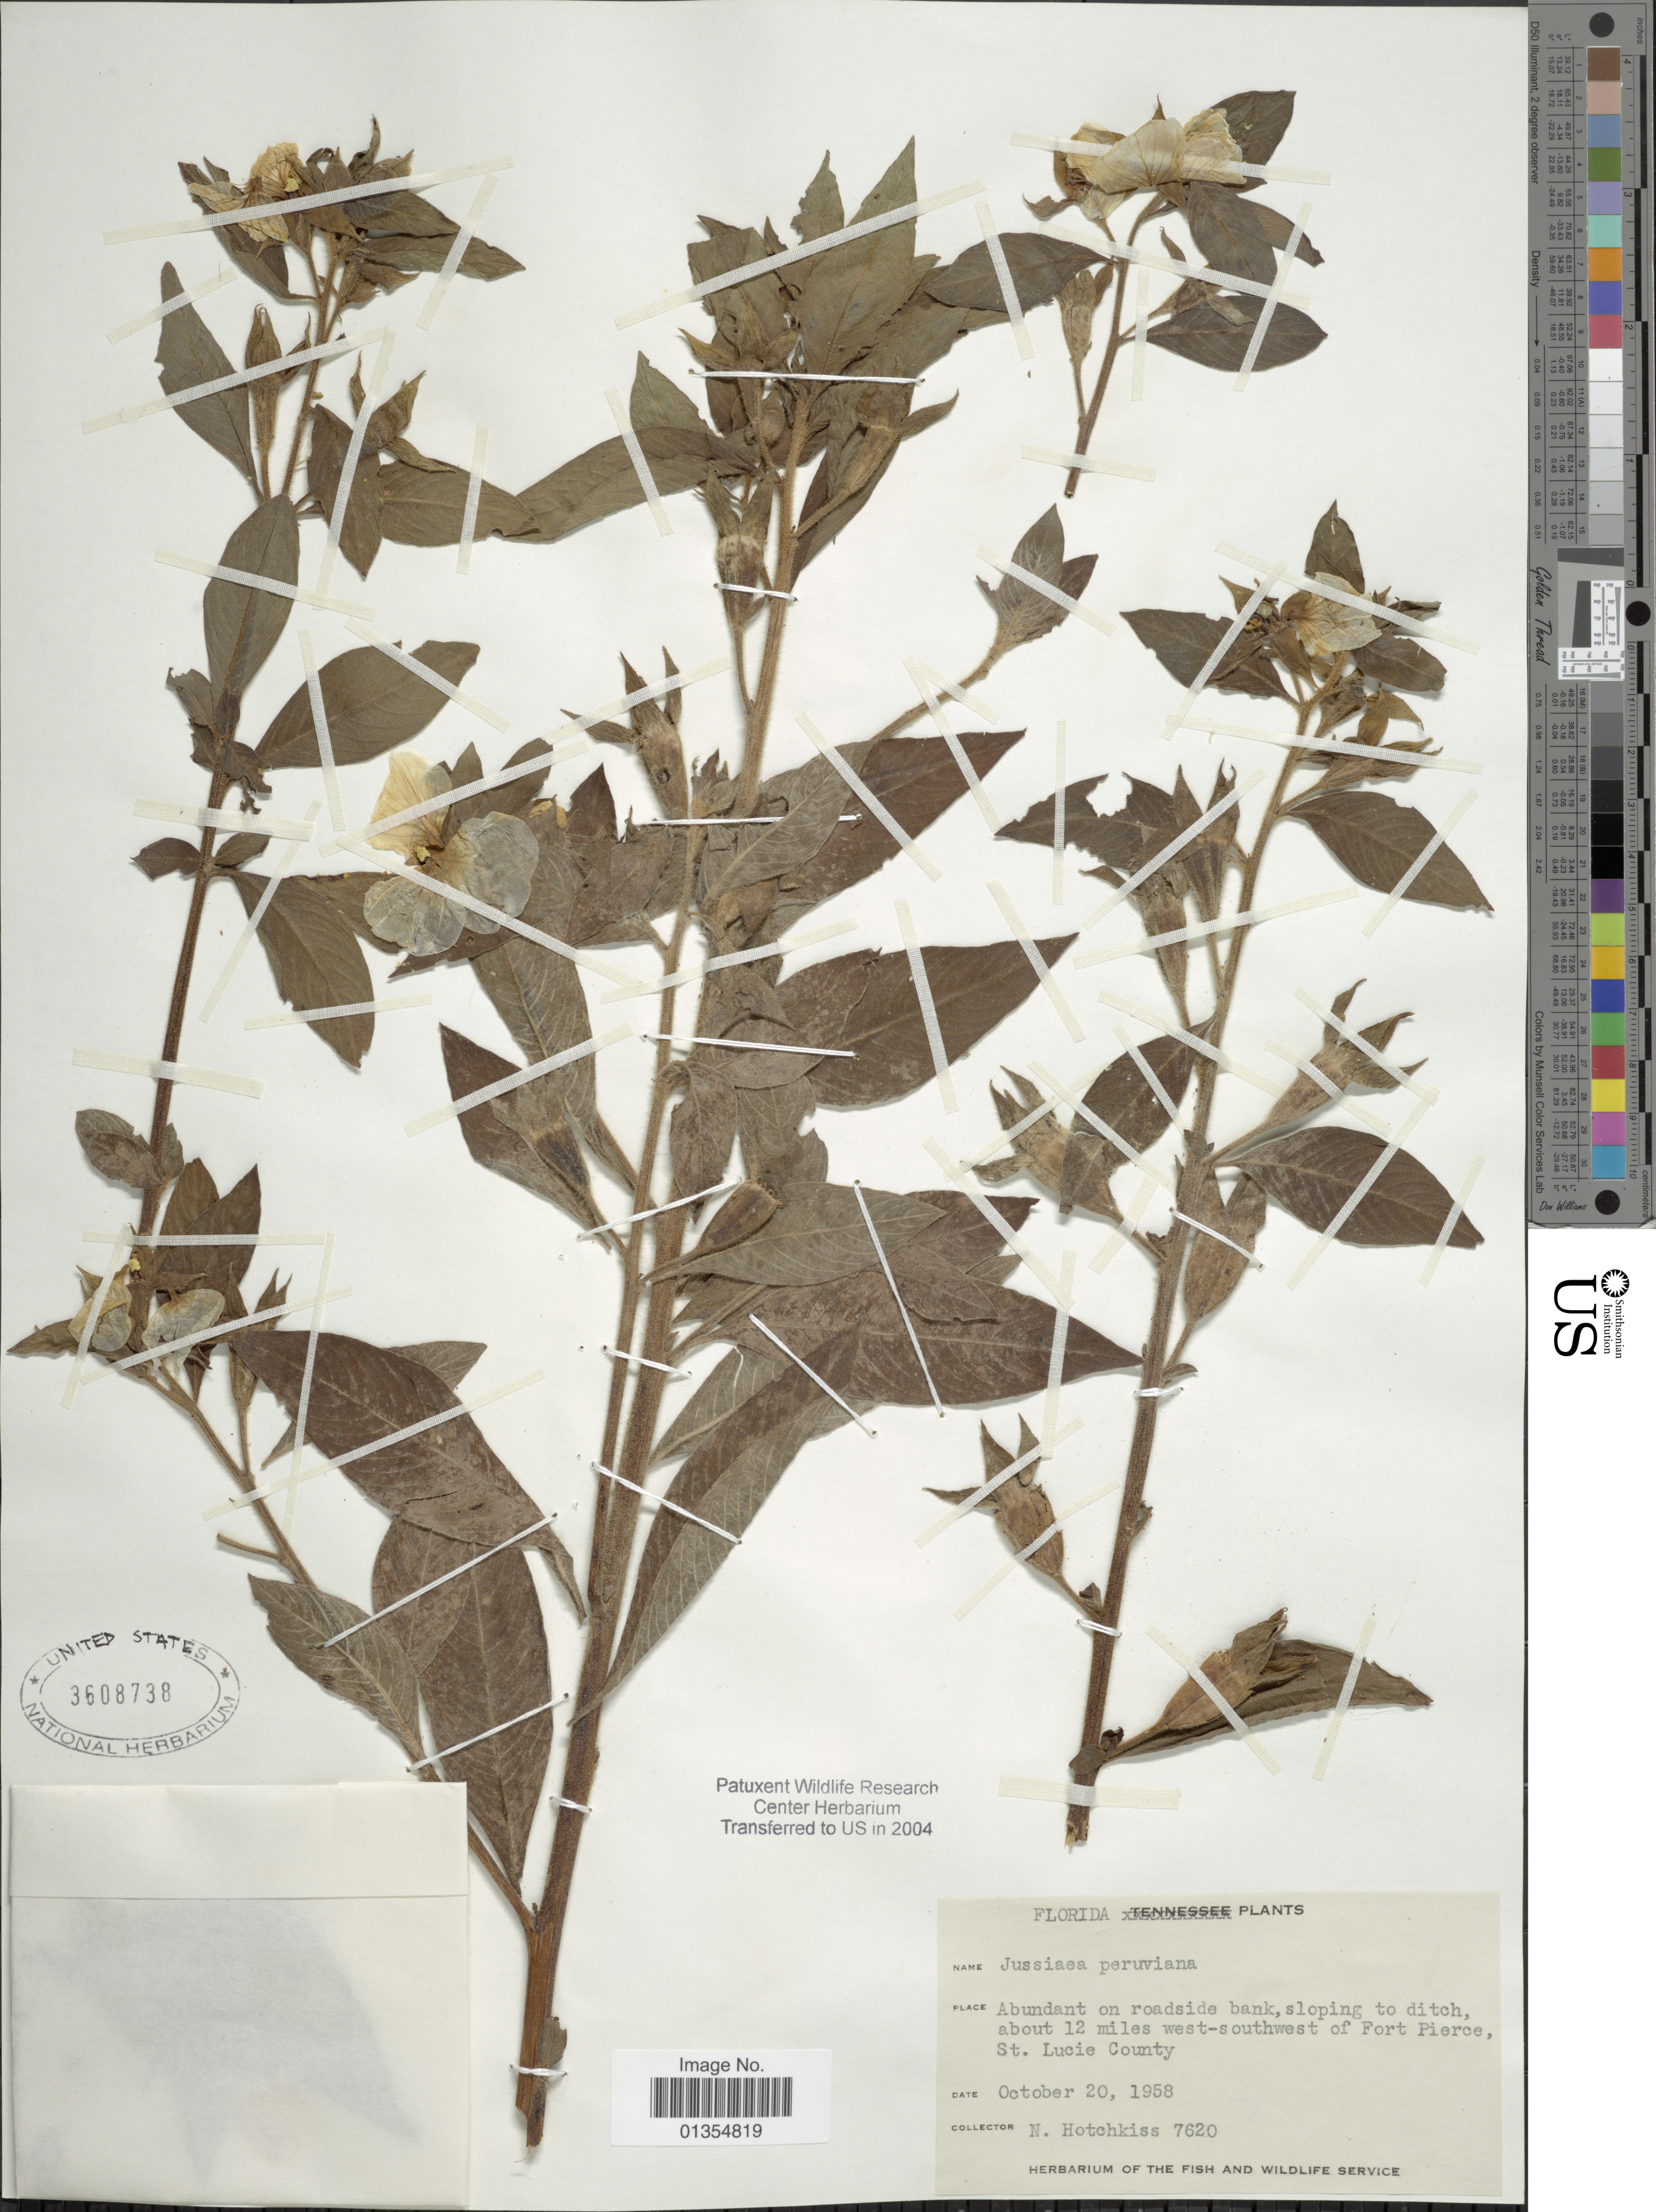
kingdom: Plantae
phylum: Tracheophyta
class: Magnoliopsida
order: Myrtales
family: Onagraceae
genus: Ludwigia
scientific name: Ludwigia peruviana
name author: (L.) H. Hara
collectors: N. Hotchkiss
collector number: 7620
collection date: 1958-10-20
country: United States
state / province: Tennessee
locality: About 12 miles west-southwest of Fort Pierce, St. Lucie County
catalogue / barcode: US 3608738